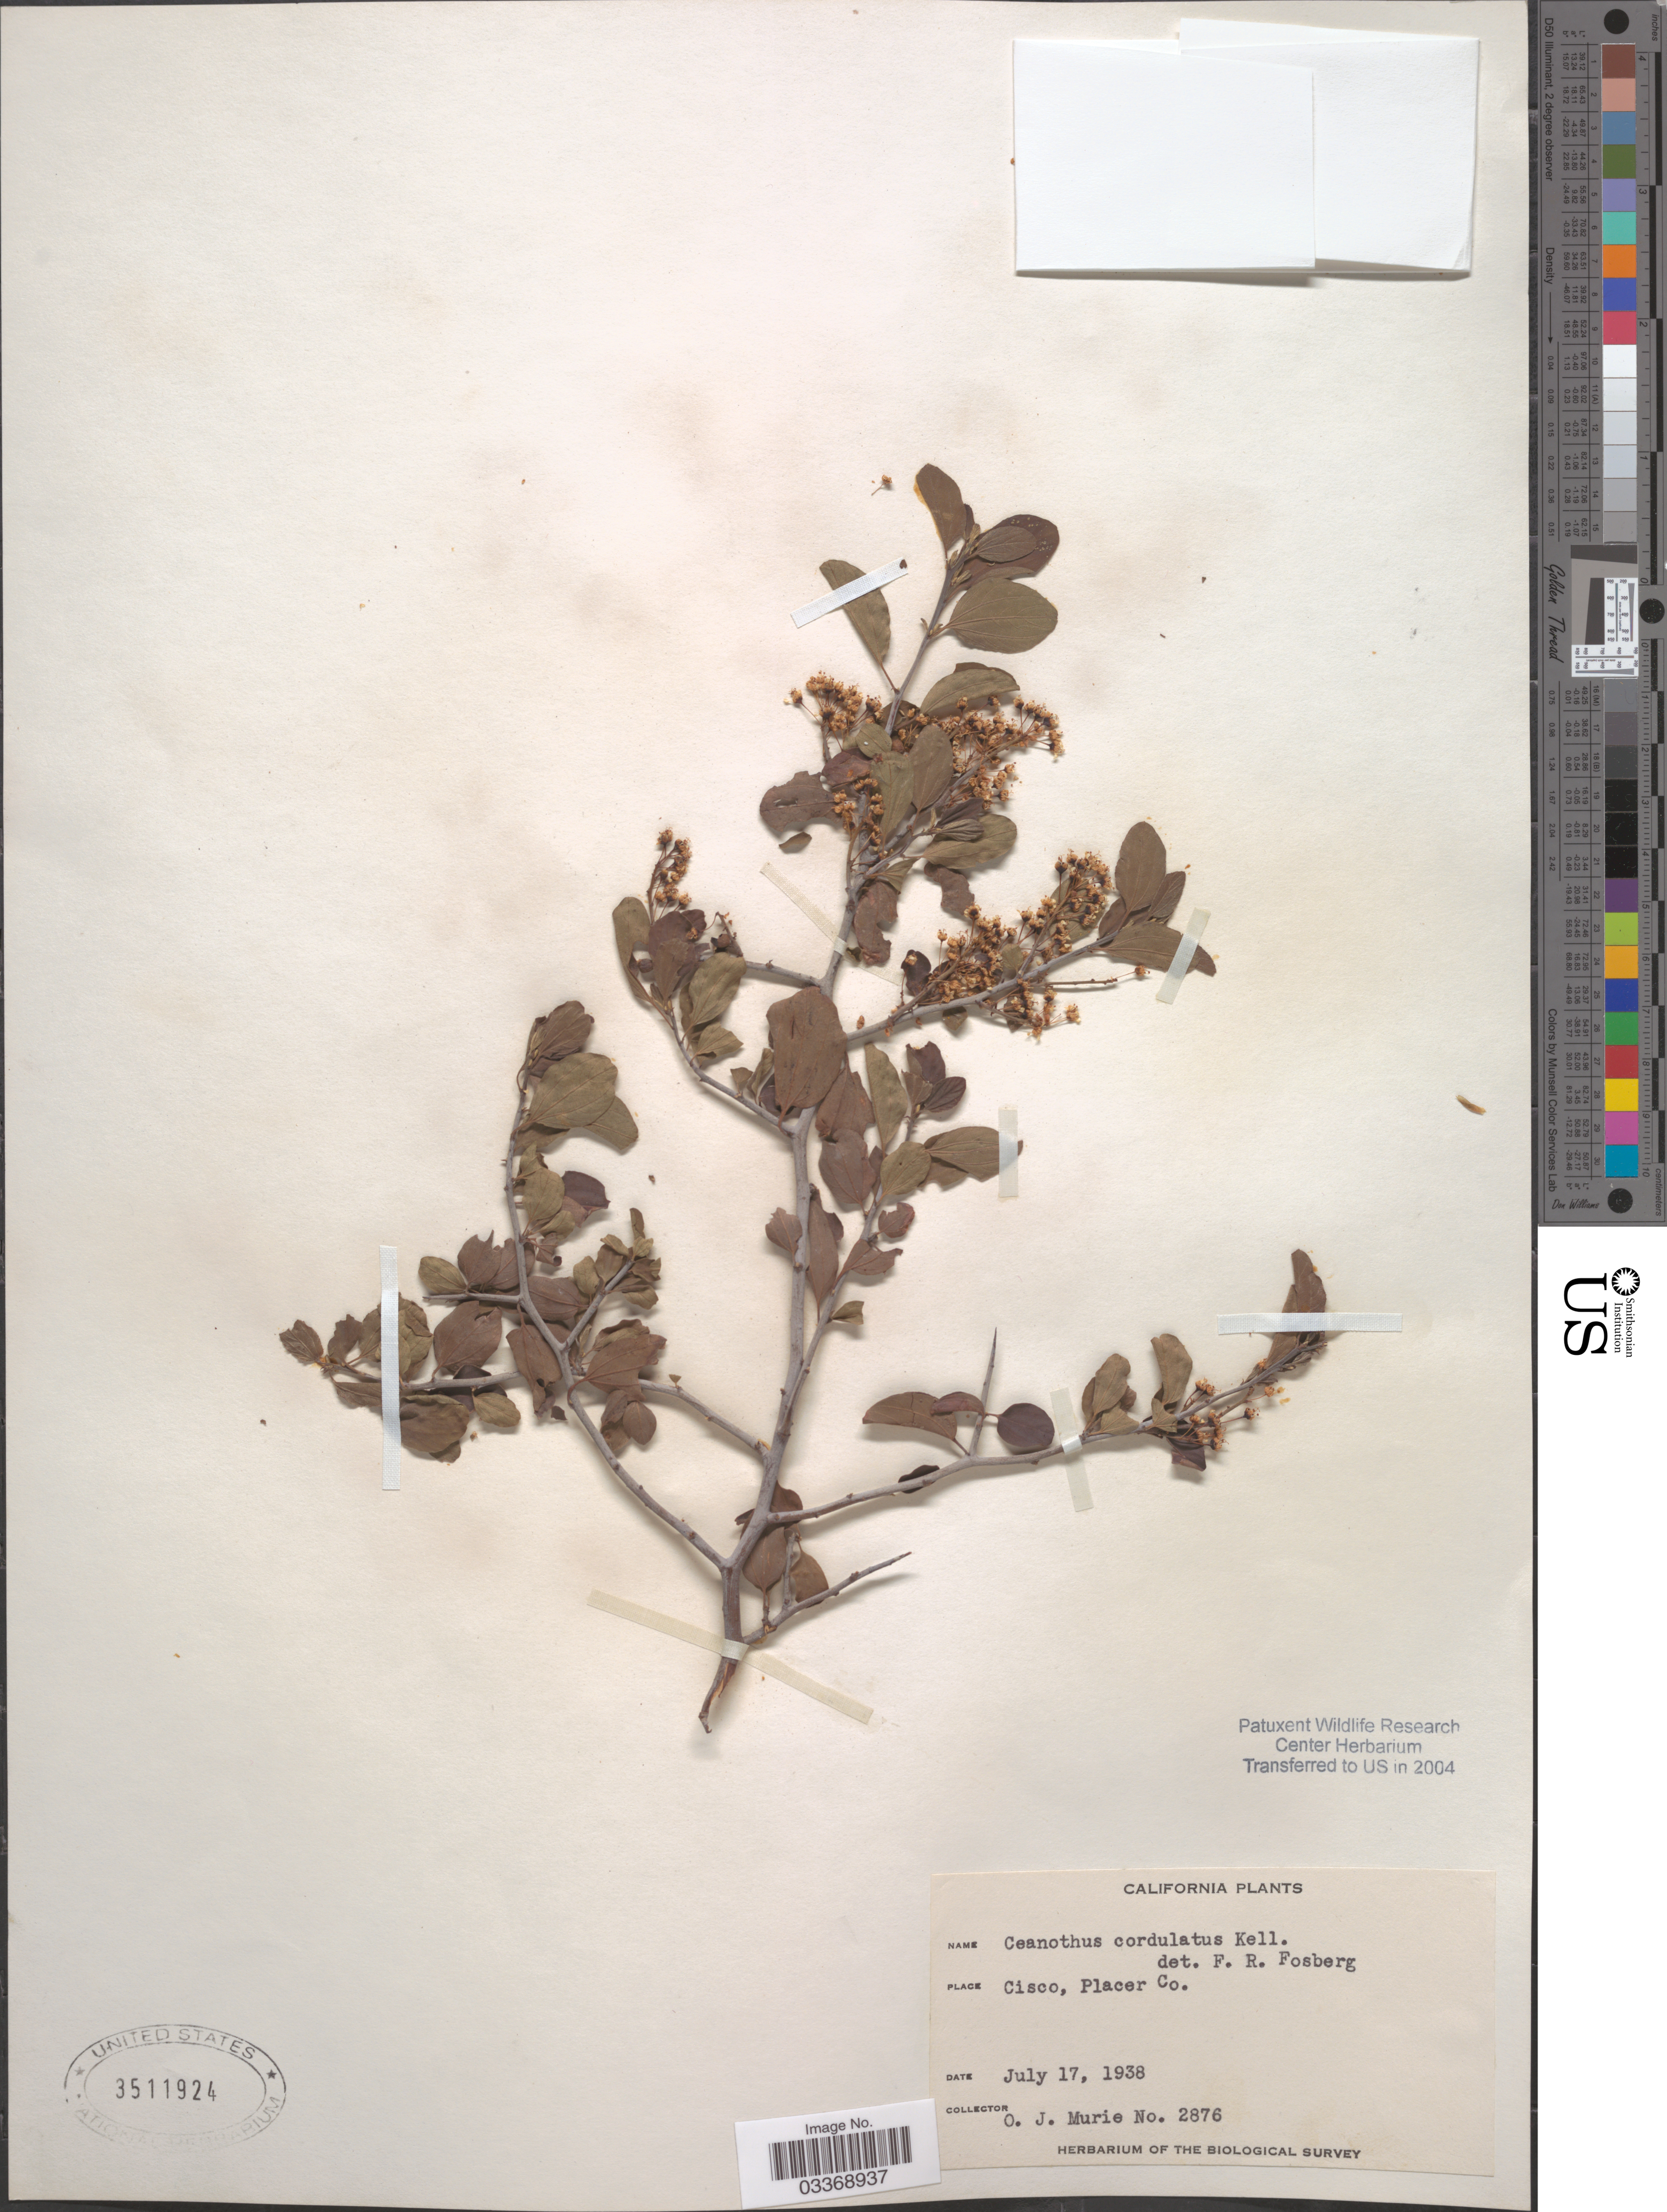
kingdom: Plantae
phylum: Tracheophyta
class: Magnoliopsida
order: Rosales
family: Rhamnaceae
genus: Ceanothus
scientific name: Ceanothus cordulatus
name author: Kellogg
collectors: O. Murie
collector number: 2876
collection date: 1938-07-17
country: United States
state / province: California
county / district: Placer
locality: Cisco, Placer Co.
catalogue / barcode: US 3511924